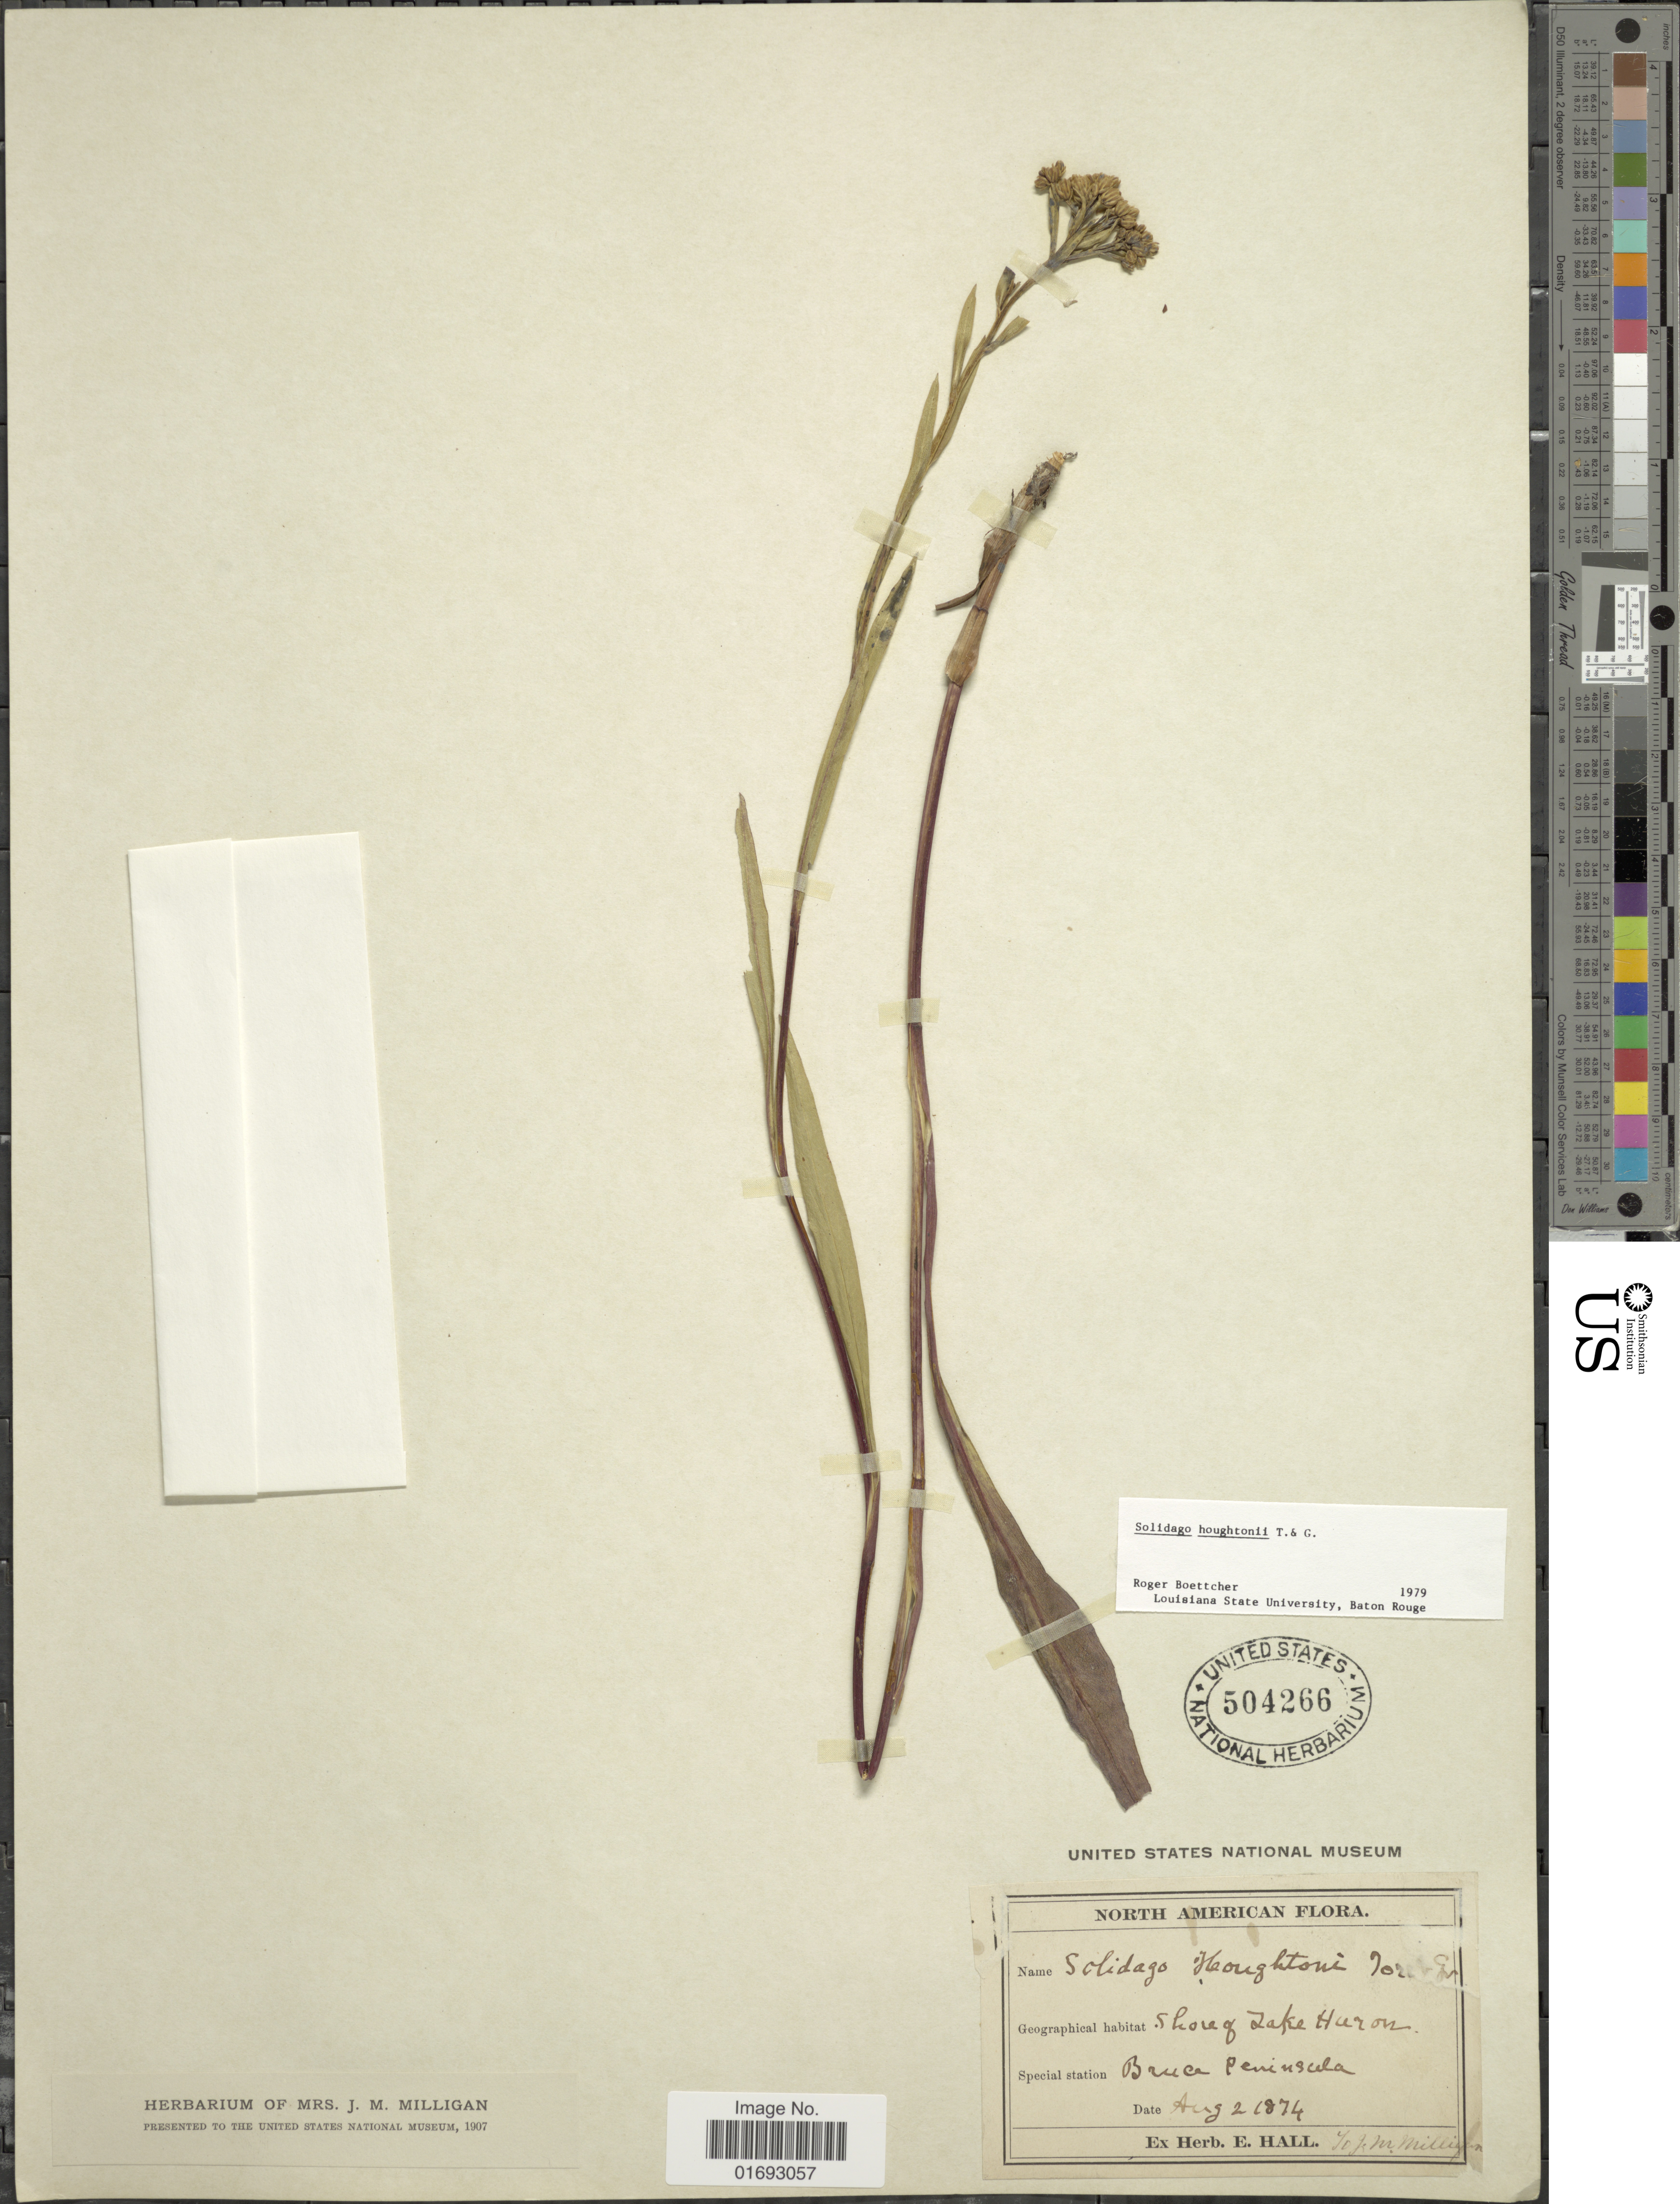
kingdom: Plantae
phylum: Tracheophyta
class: Magnoliopsida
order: Asterales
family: Asteraceae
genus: Oligoneuron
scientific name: Oligoneuron houghtonii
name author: (Torr. & A. Gray) G.L. Nesom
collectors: ex herb. E. Hall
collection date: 1874-08-02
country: United States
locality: North America, Shore of Lake Huron, Bruce Peninsula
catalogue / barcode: US 504266